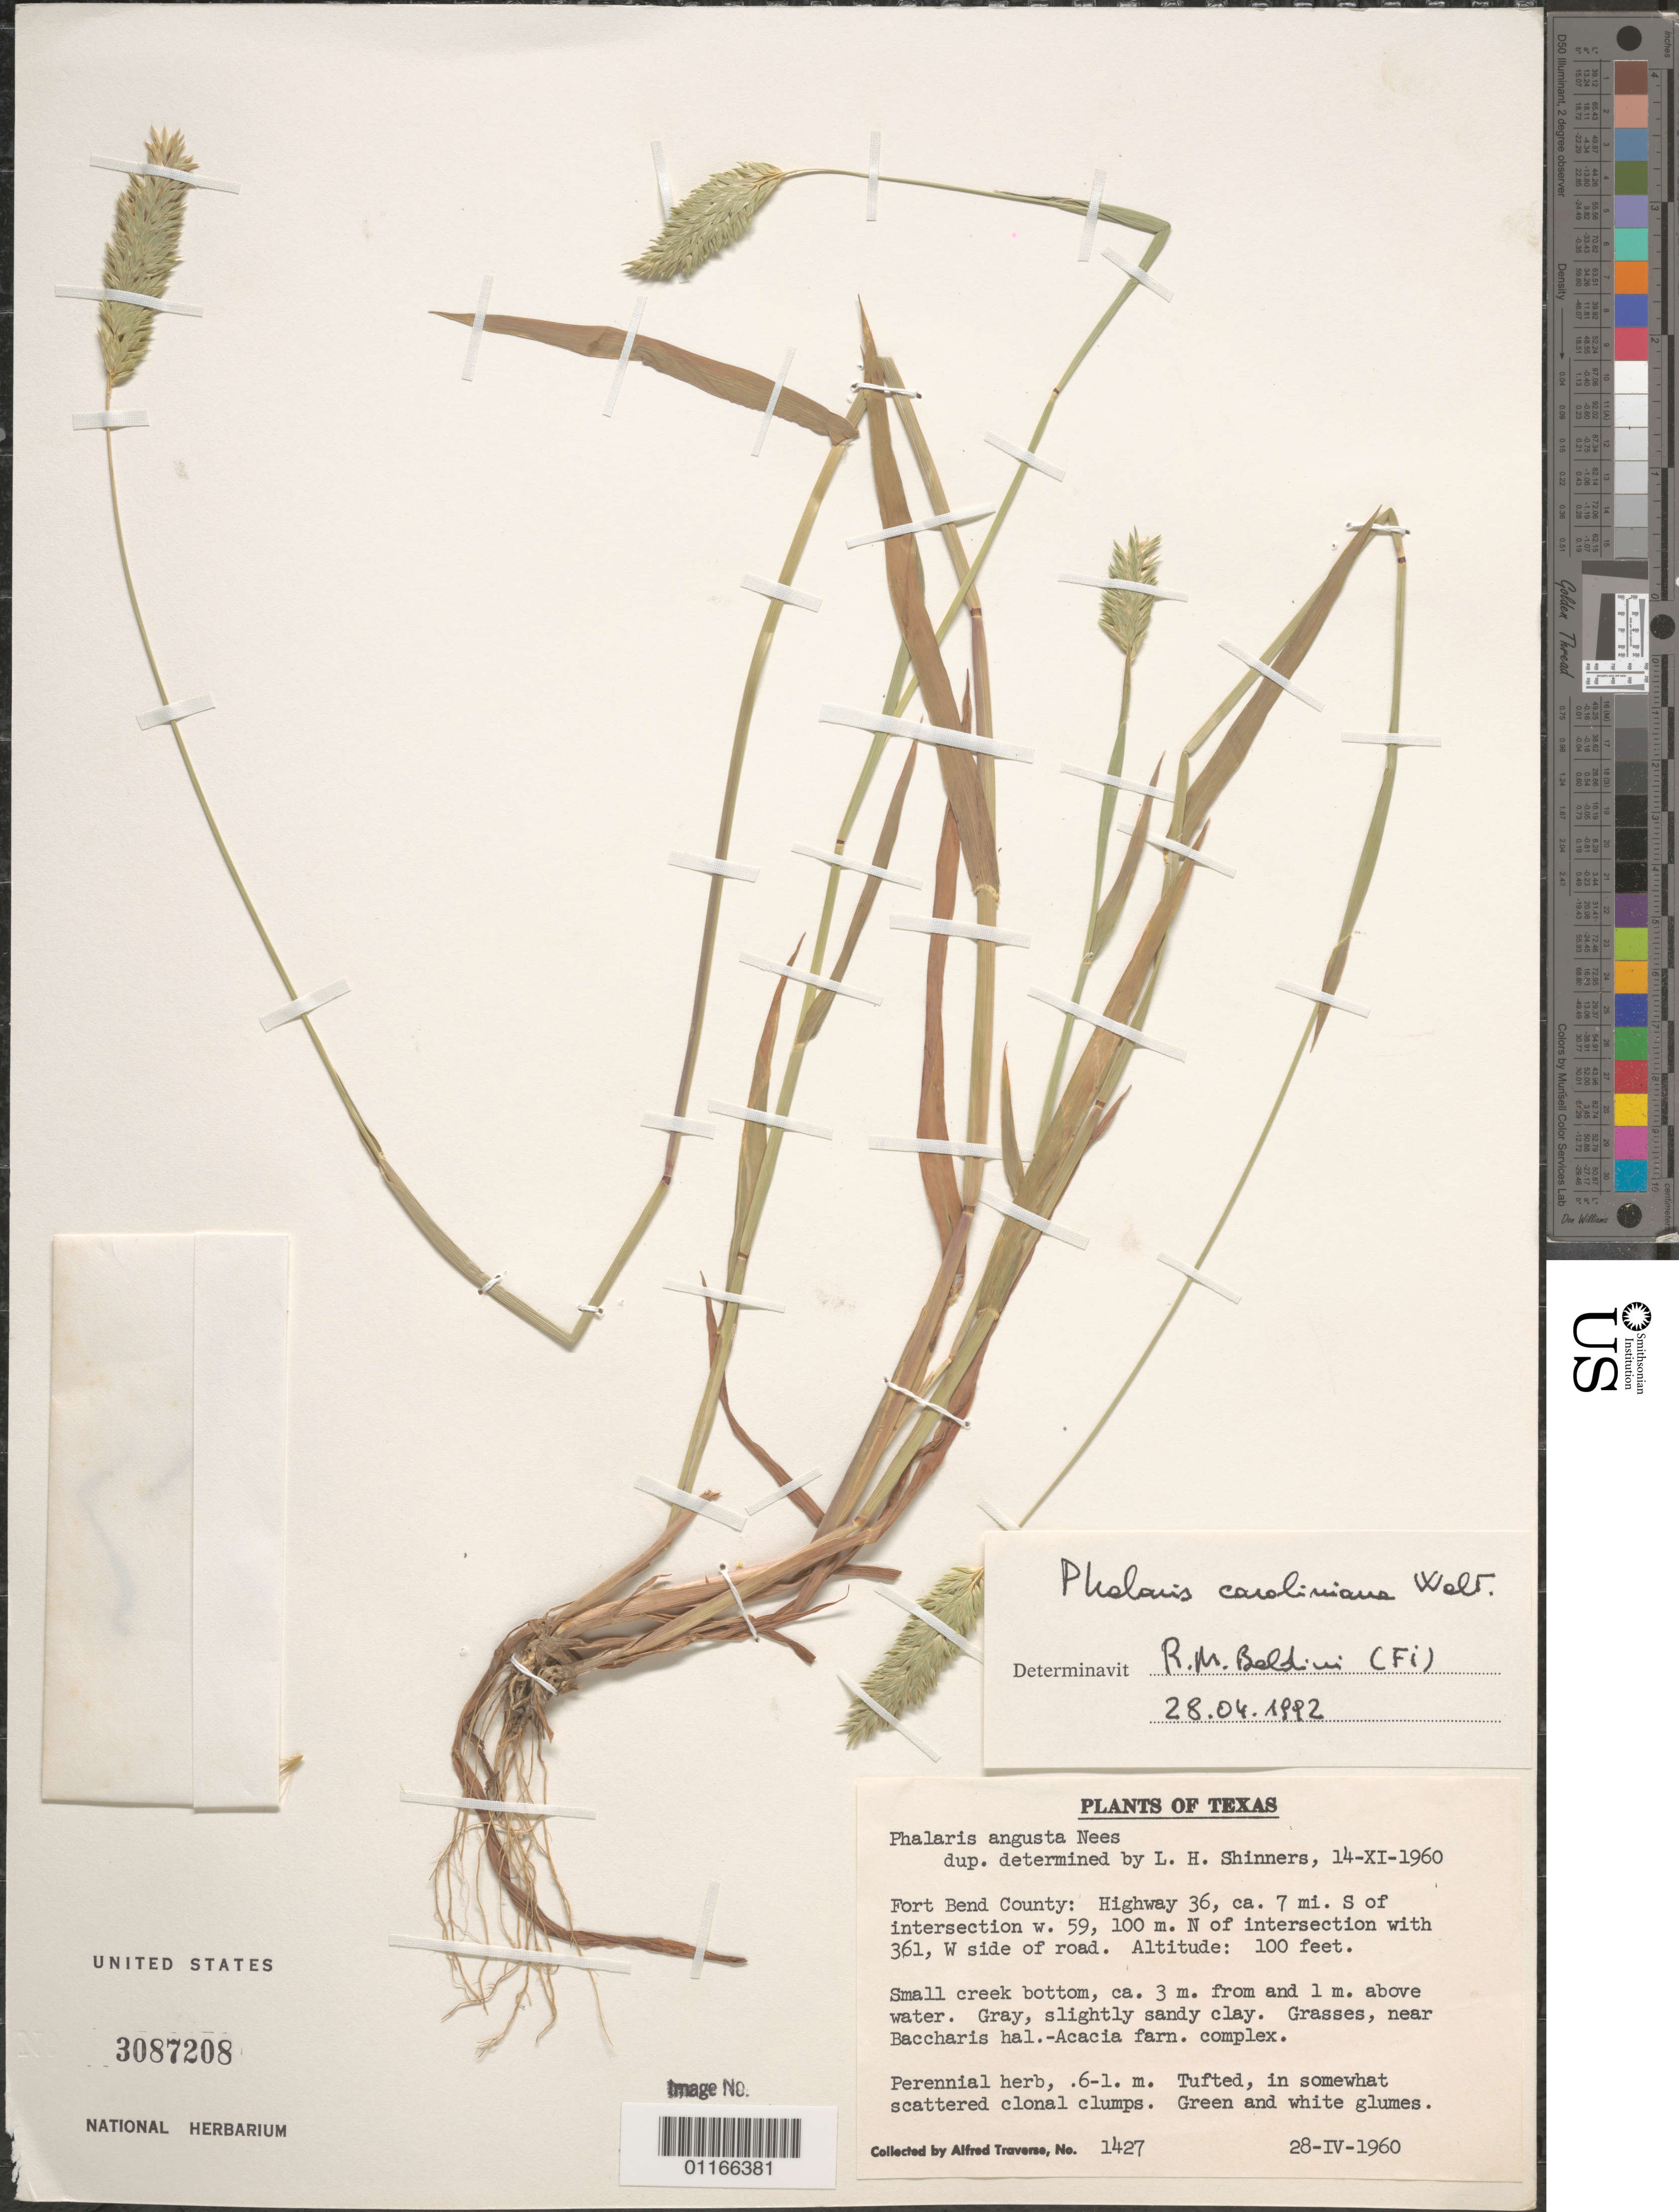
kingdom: Plantae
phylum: Tracheophyta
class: Liliopsida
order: Poales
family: Poaceae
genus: Phalaris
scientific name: Phalaris caroliniana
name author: Walter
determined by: Baldini, R. M.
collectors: A. Traverse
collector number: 1427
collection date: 1960-04-28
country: United States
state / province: Texas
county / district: Fort Bend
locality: Highway 36, ca. 7 mi. S of intersection w. 59, 100 m. N of intersection with 361, W side of road.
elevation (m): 30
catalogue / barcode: US 3087208